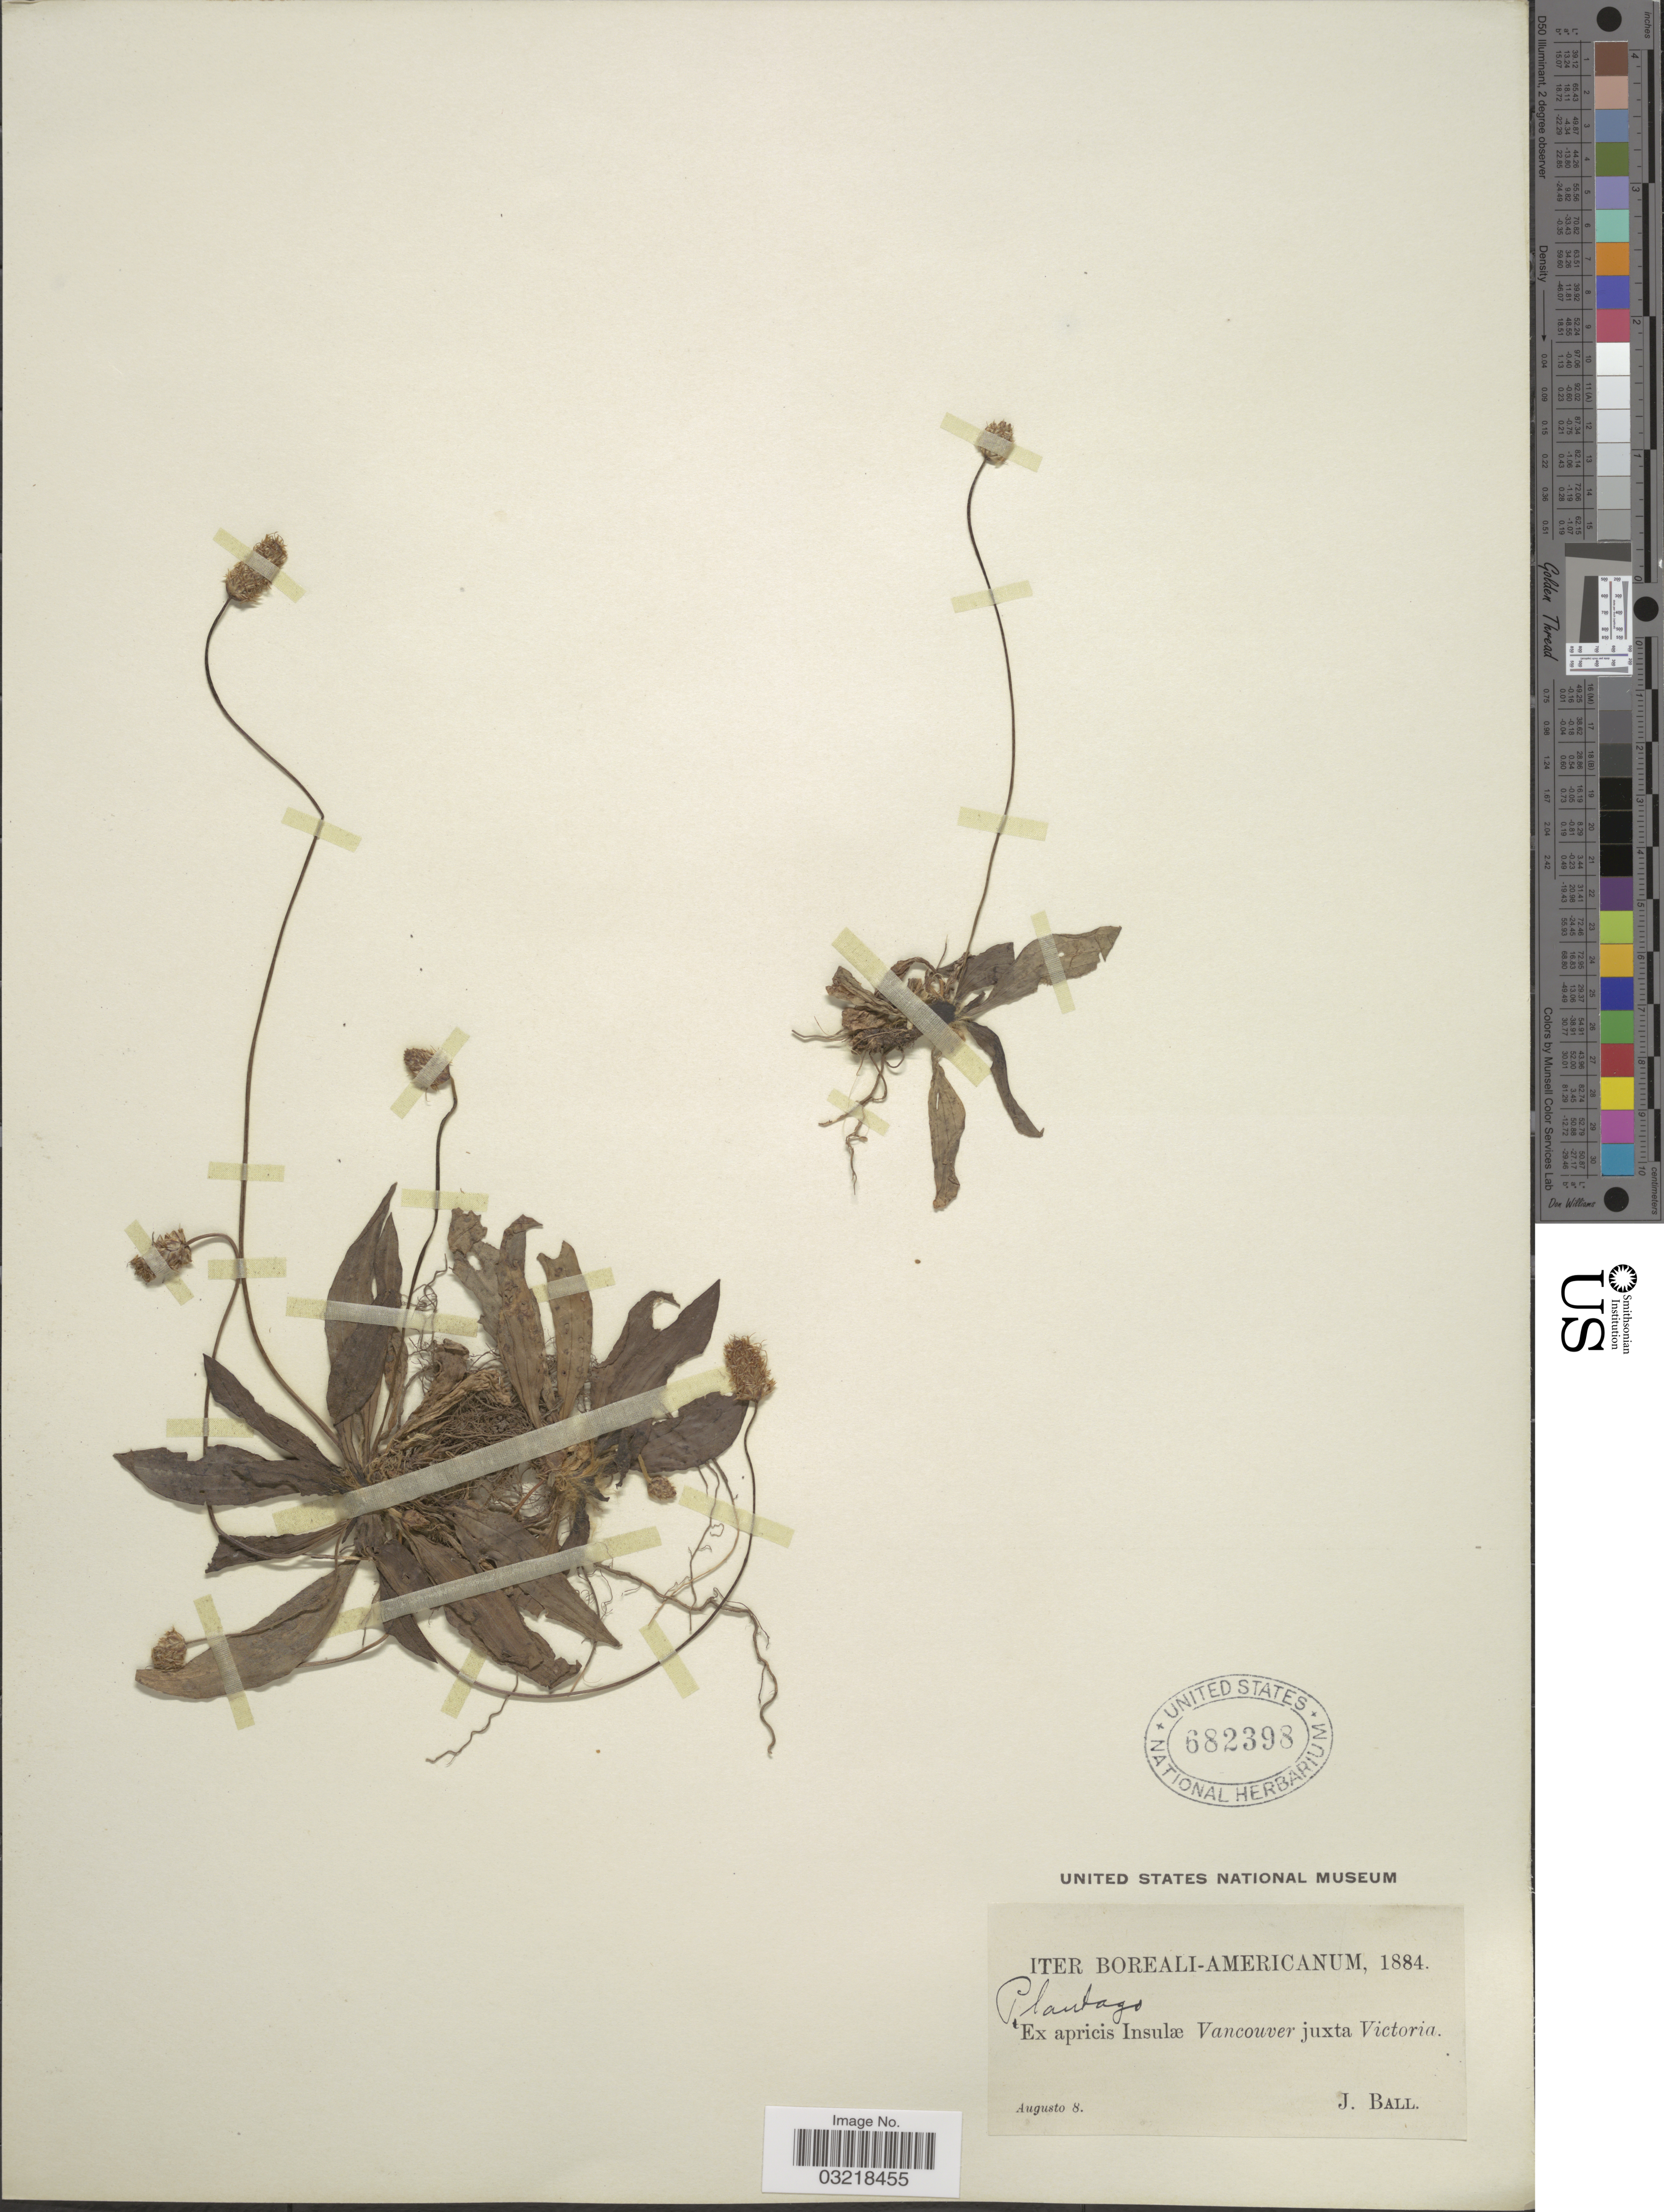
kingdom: Plantae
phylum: Tracheophyta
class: Magnoliopsida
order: Lamiales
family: Plantaginaceae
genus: Plantago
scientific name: Plantago lanceolata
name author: L.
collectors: J. Ball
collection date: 1884-08-08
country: Canada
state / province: British Columbia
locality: Ex apricis Insulæ Vancouver juxta Victoria.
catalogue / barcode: US 682398